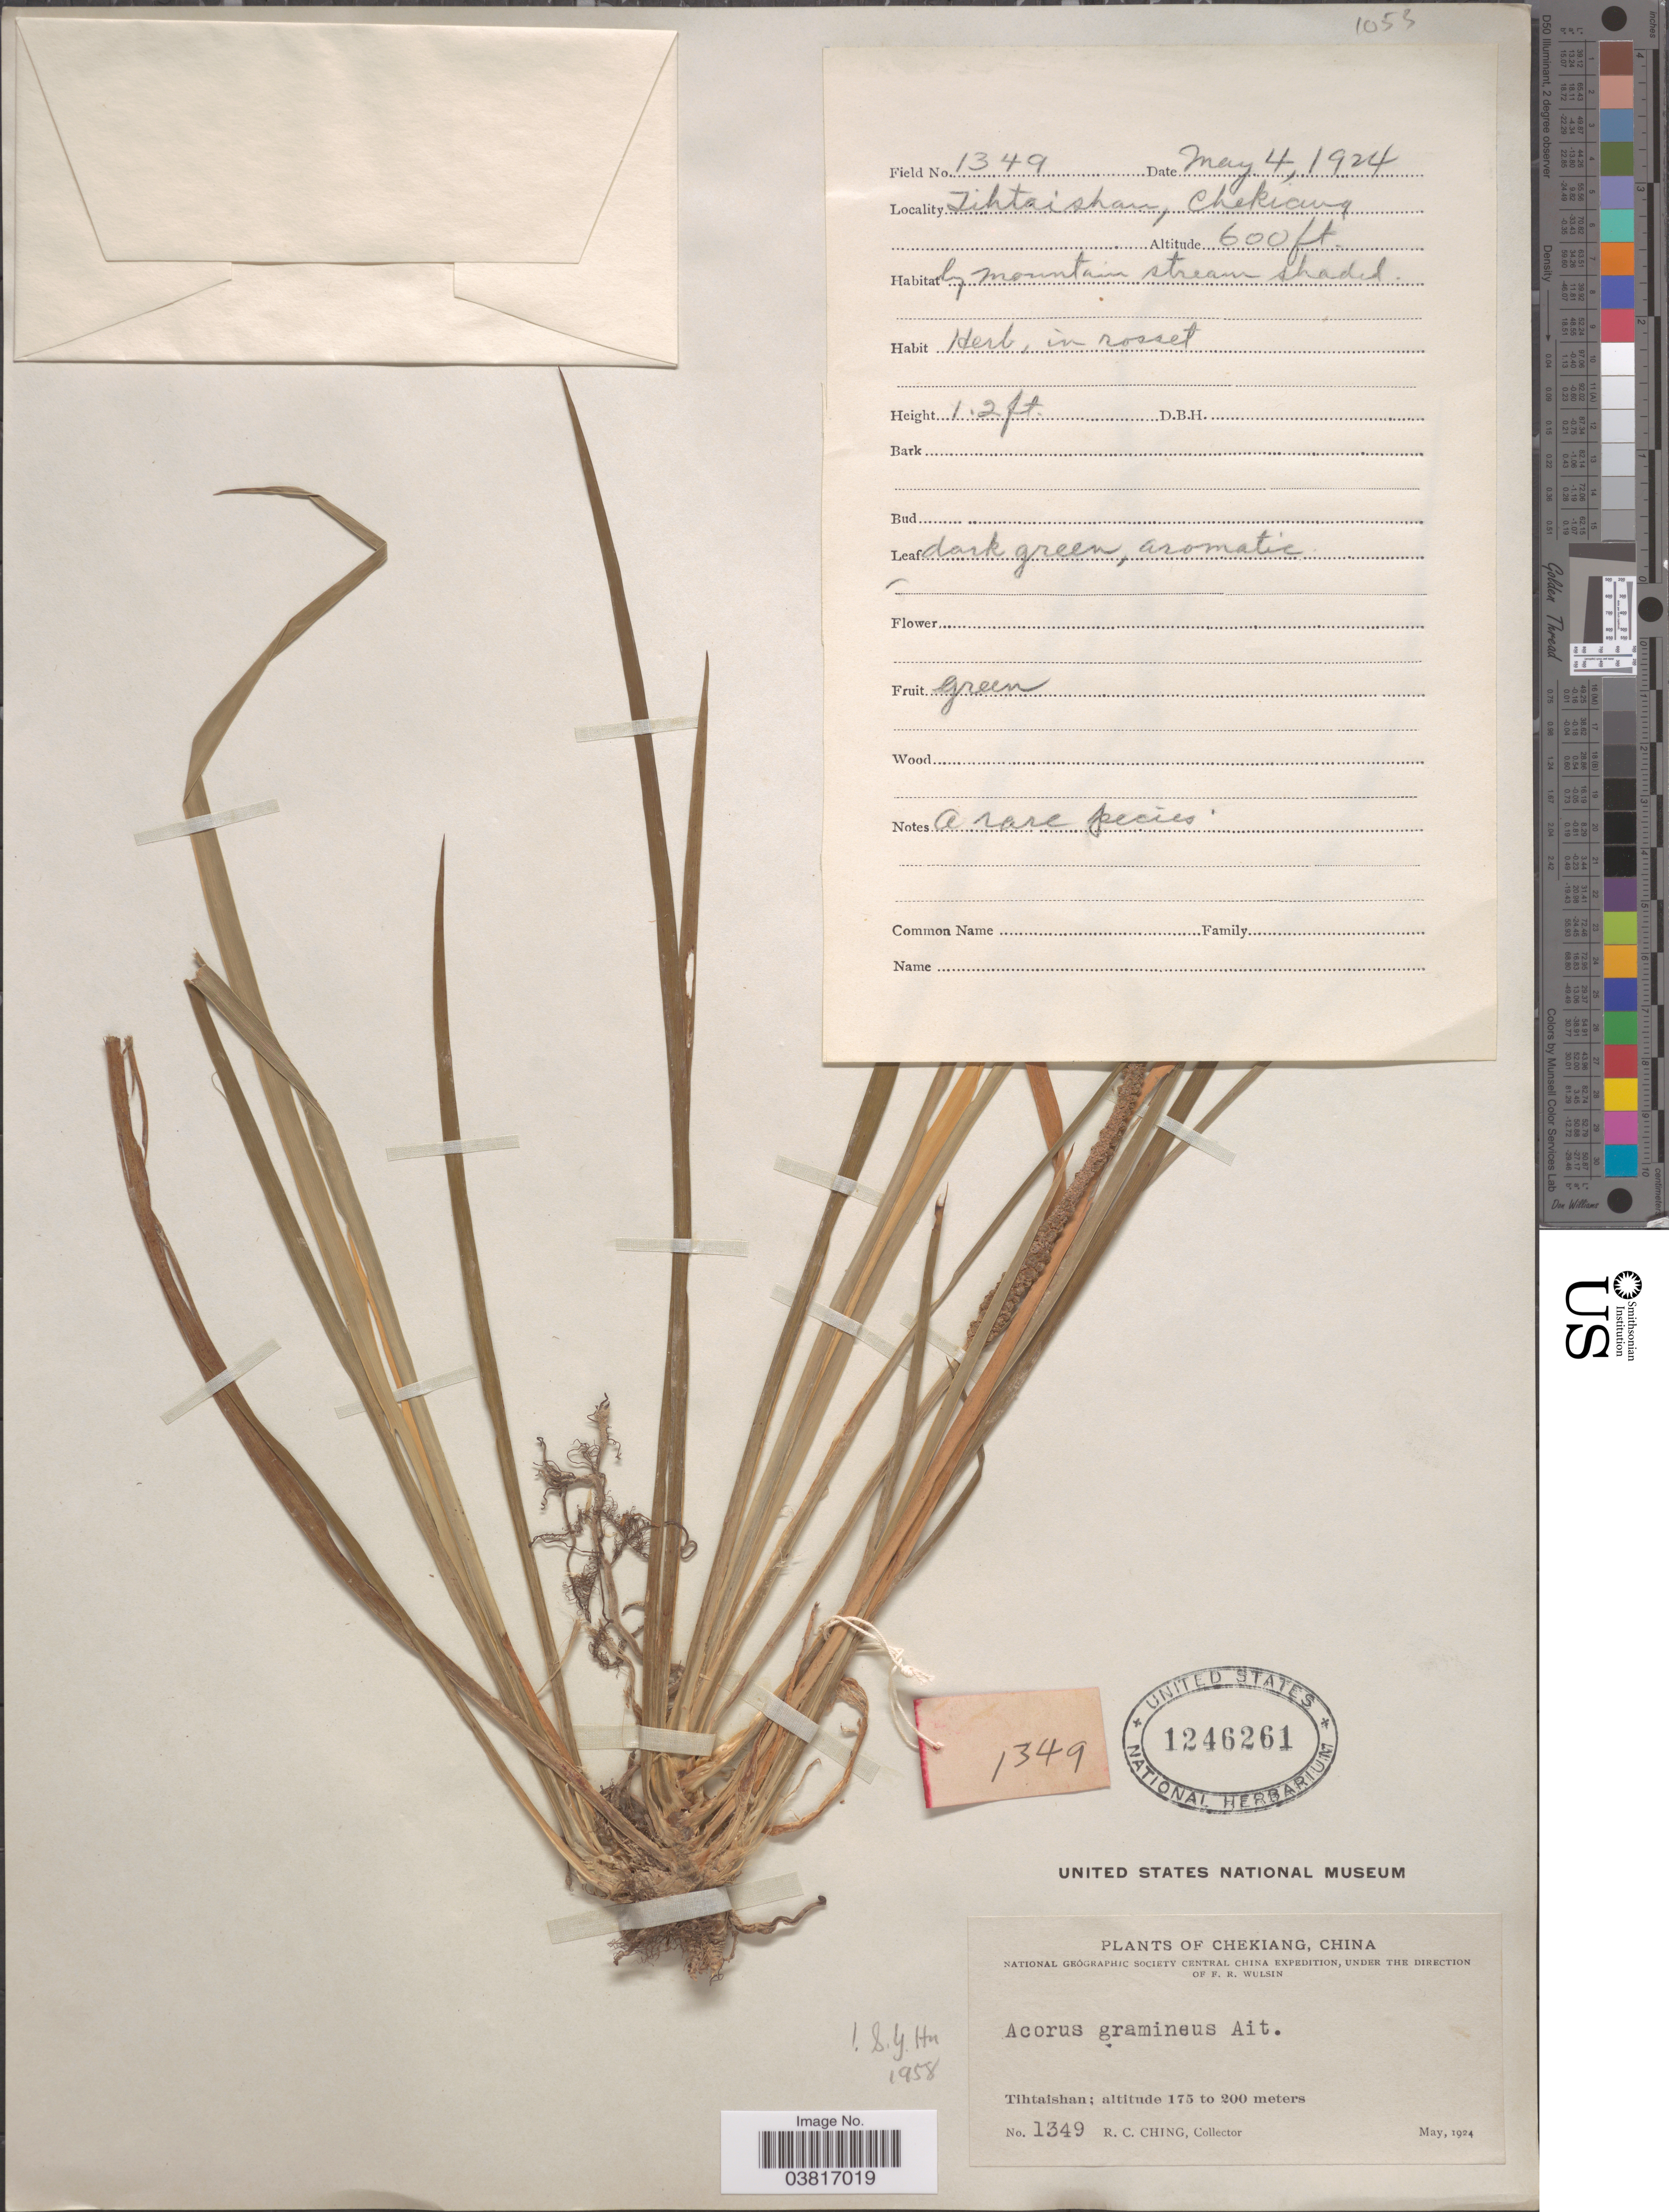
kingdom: Plantae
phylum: Tracheophyta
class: Liliopsida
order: Acorales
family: Acoraceae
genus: Acorus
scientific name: Acorus gramineus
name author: Sol. ex Aiton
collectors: R. C. Ching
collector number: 1349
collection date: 1924-05-04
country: China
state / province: Zhejiang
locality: Chekiang. Tihtaishan.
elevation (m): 183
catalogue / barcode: US 1246261